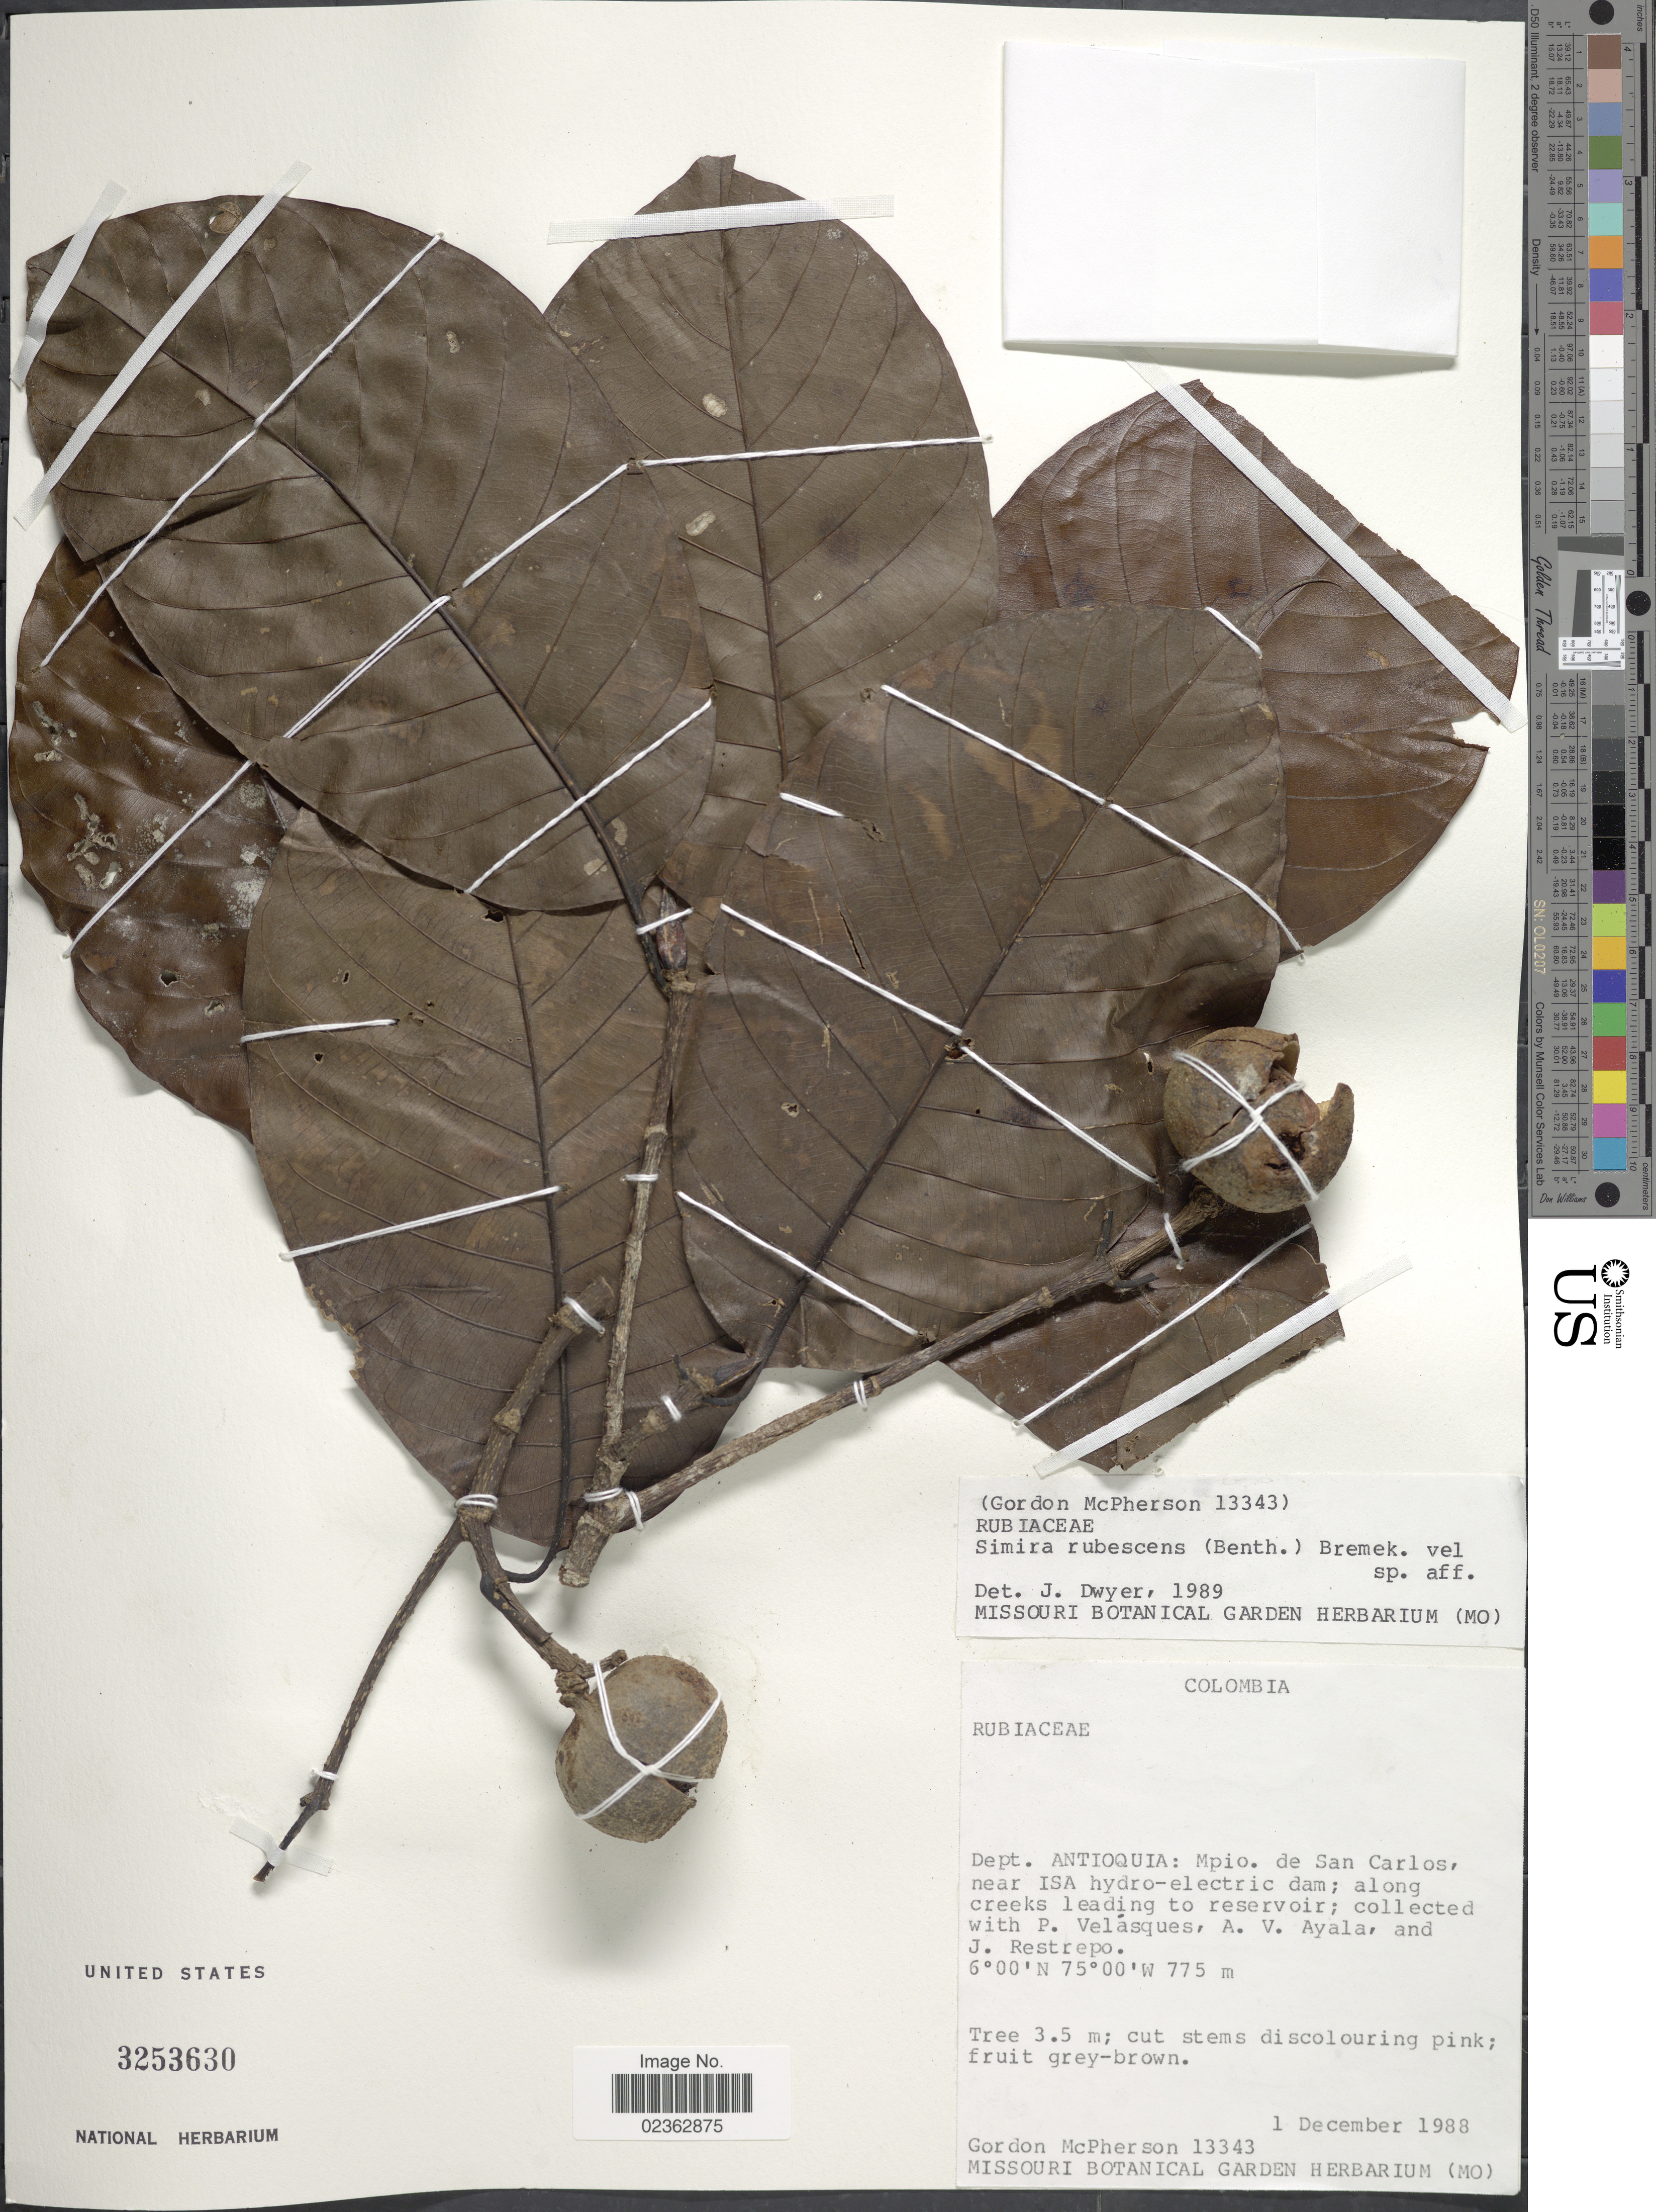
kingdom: Plantae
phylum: Tracheophyta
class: Magnoliopsida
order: Gentianales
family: Rubiaceae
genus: Simira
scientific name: Simira rubescens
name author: (Benth.) Bremek. ex Steyerm.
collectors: G. D. McPherson, P. Velasques, A. V. Ayala & J. Restrepo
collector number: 13343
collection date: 1988-12-01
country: Colombia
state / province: Antioquia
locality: Mpio. de San Carlos, near ISA hydro-electric dam; along creeks leading to reservoir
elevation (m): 775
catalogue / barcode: US 3253630